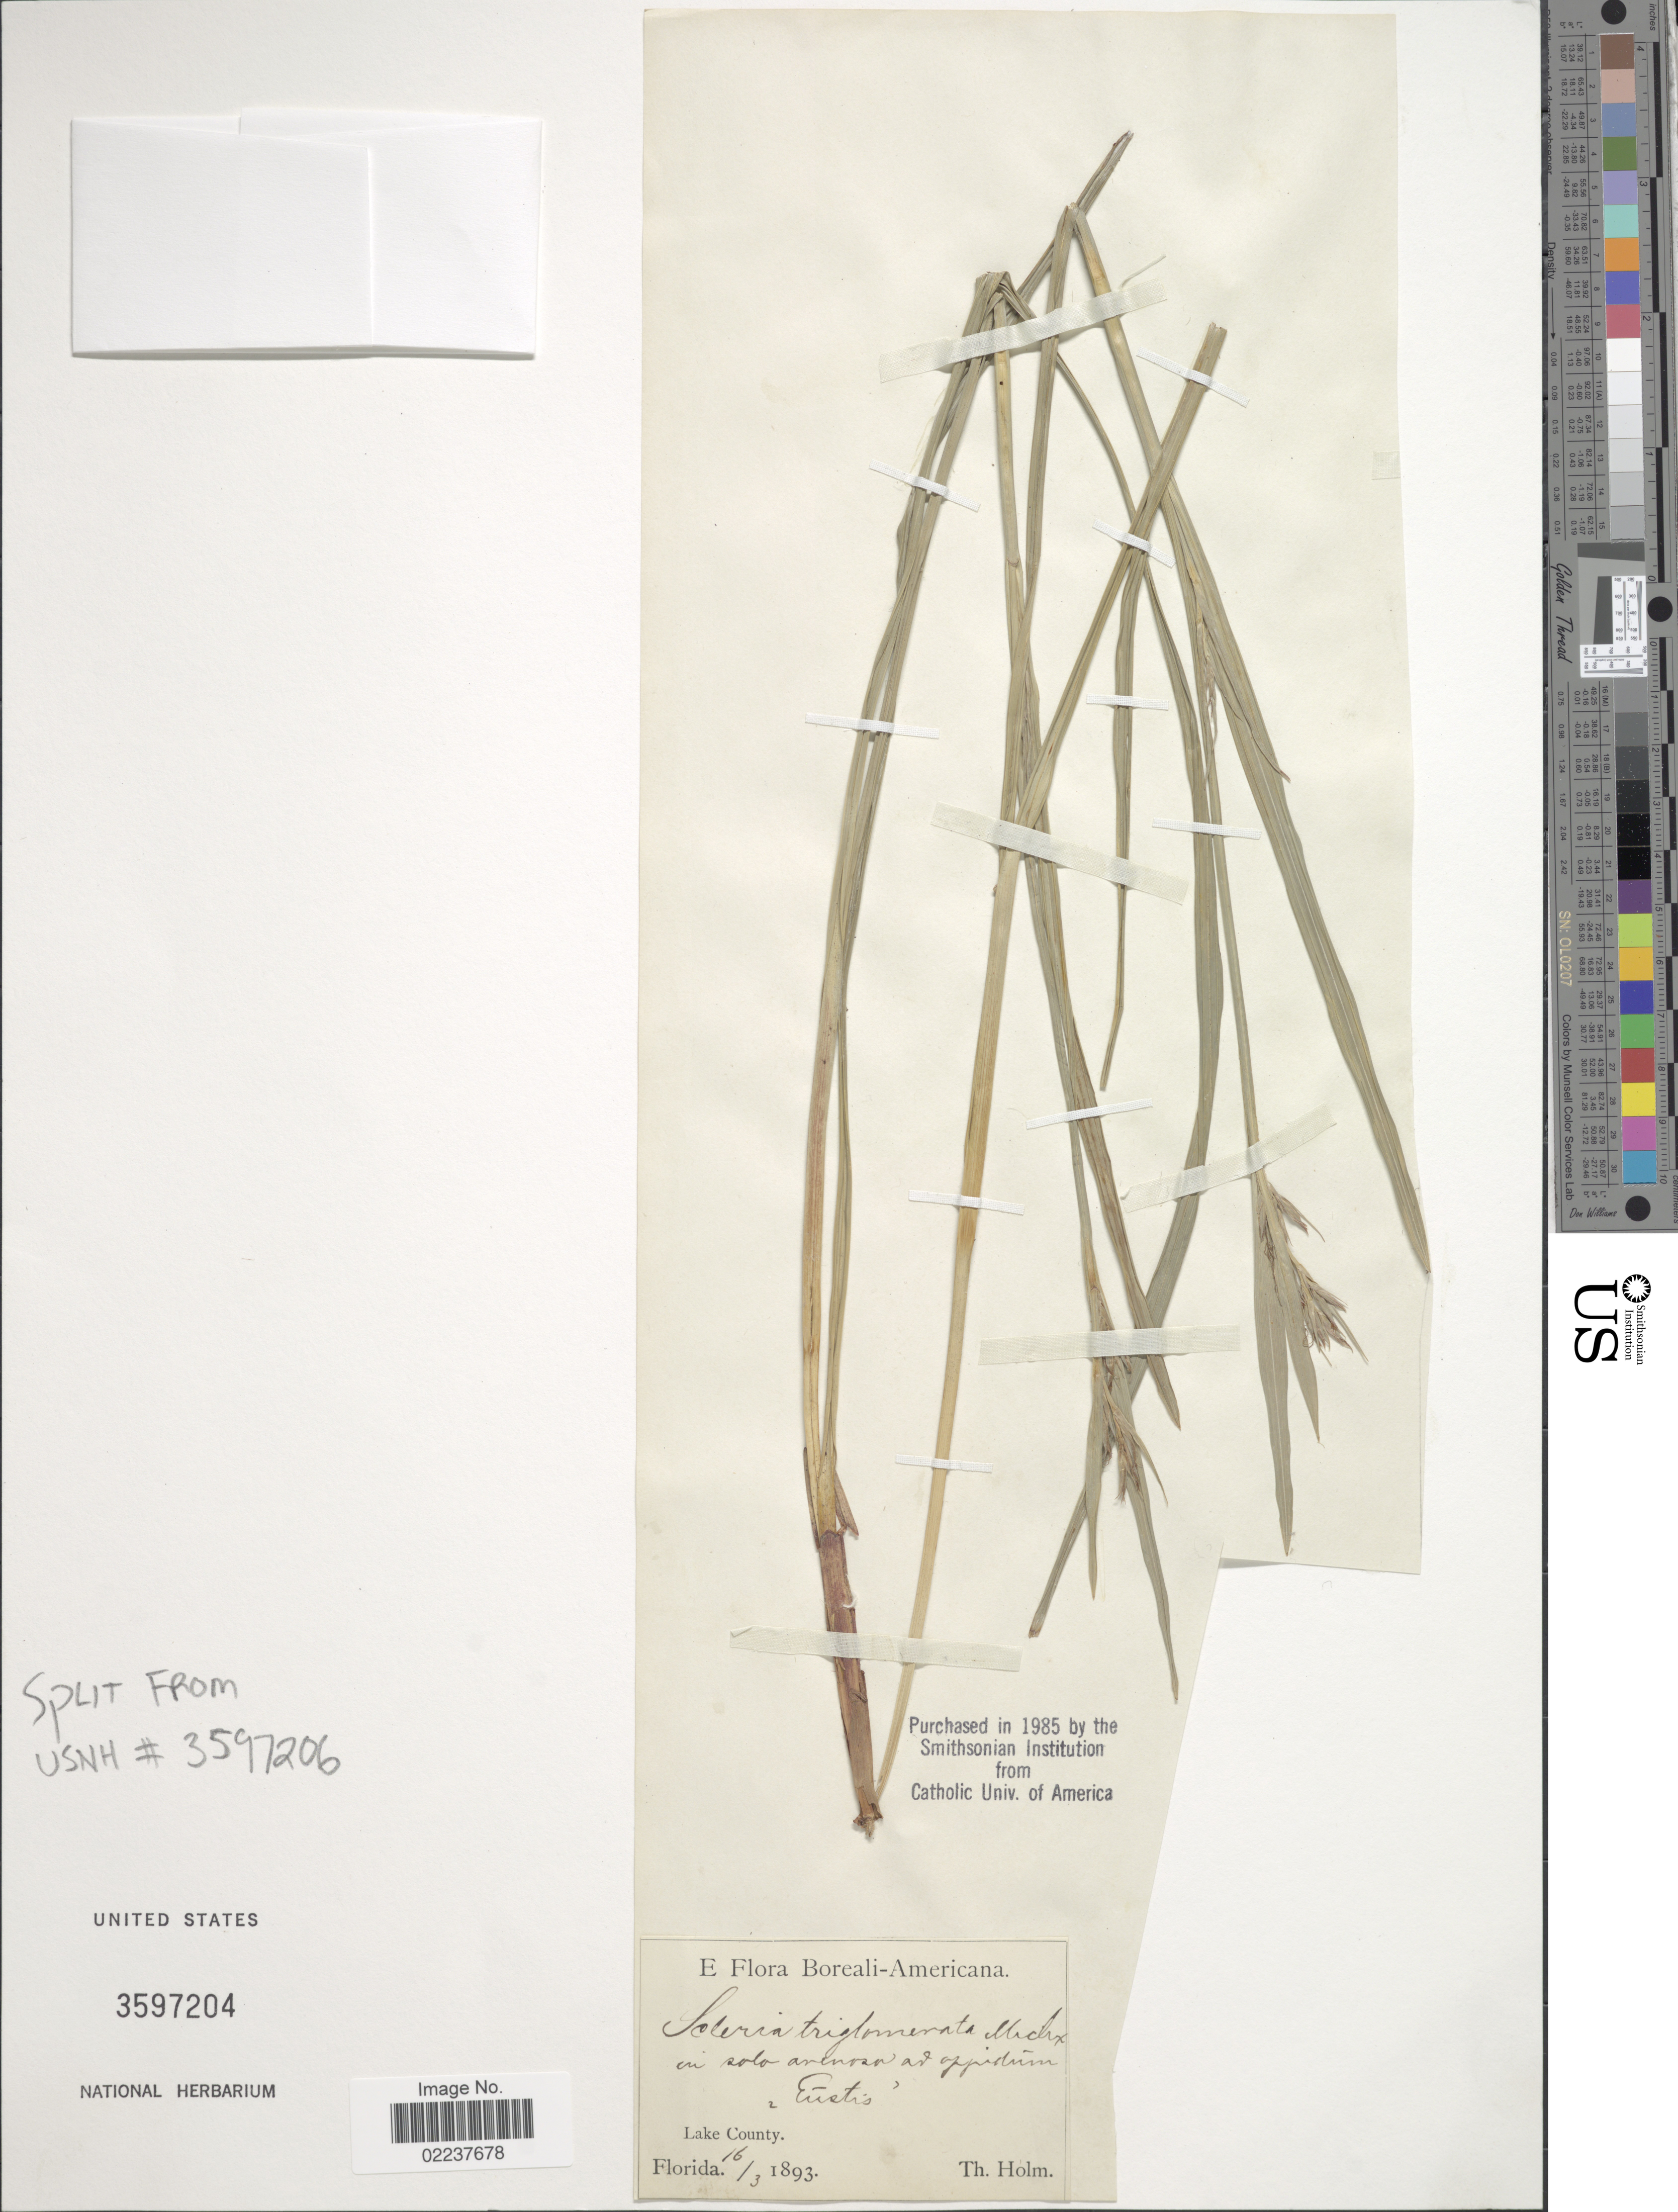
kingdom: Plantae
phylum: Tracheophyta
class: Liliopsida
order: Poales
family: Cyperaceae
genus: Scleria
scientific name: Scleria triglomerata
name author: Michx.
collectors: T. Holm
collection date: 1893-03-16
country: United States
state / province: Florida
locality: Eustis, Lake County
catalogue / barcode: US 3597204